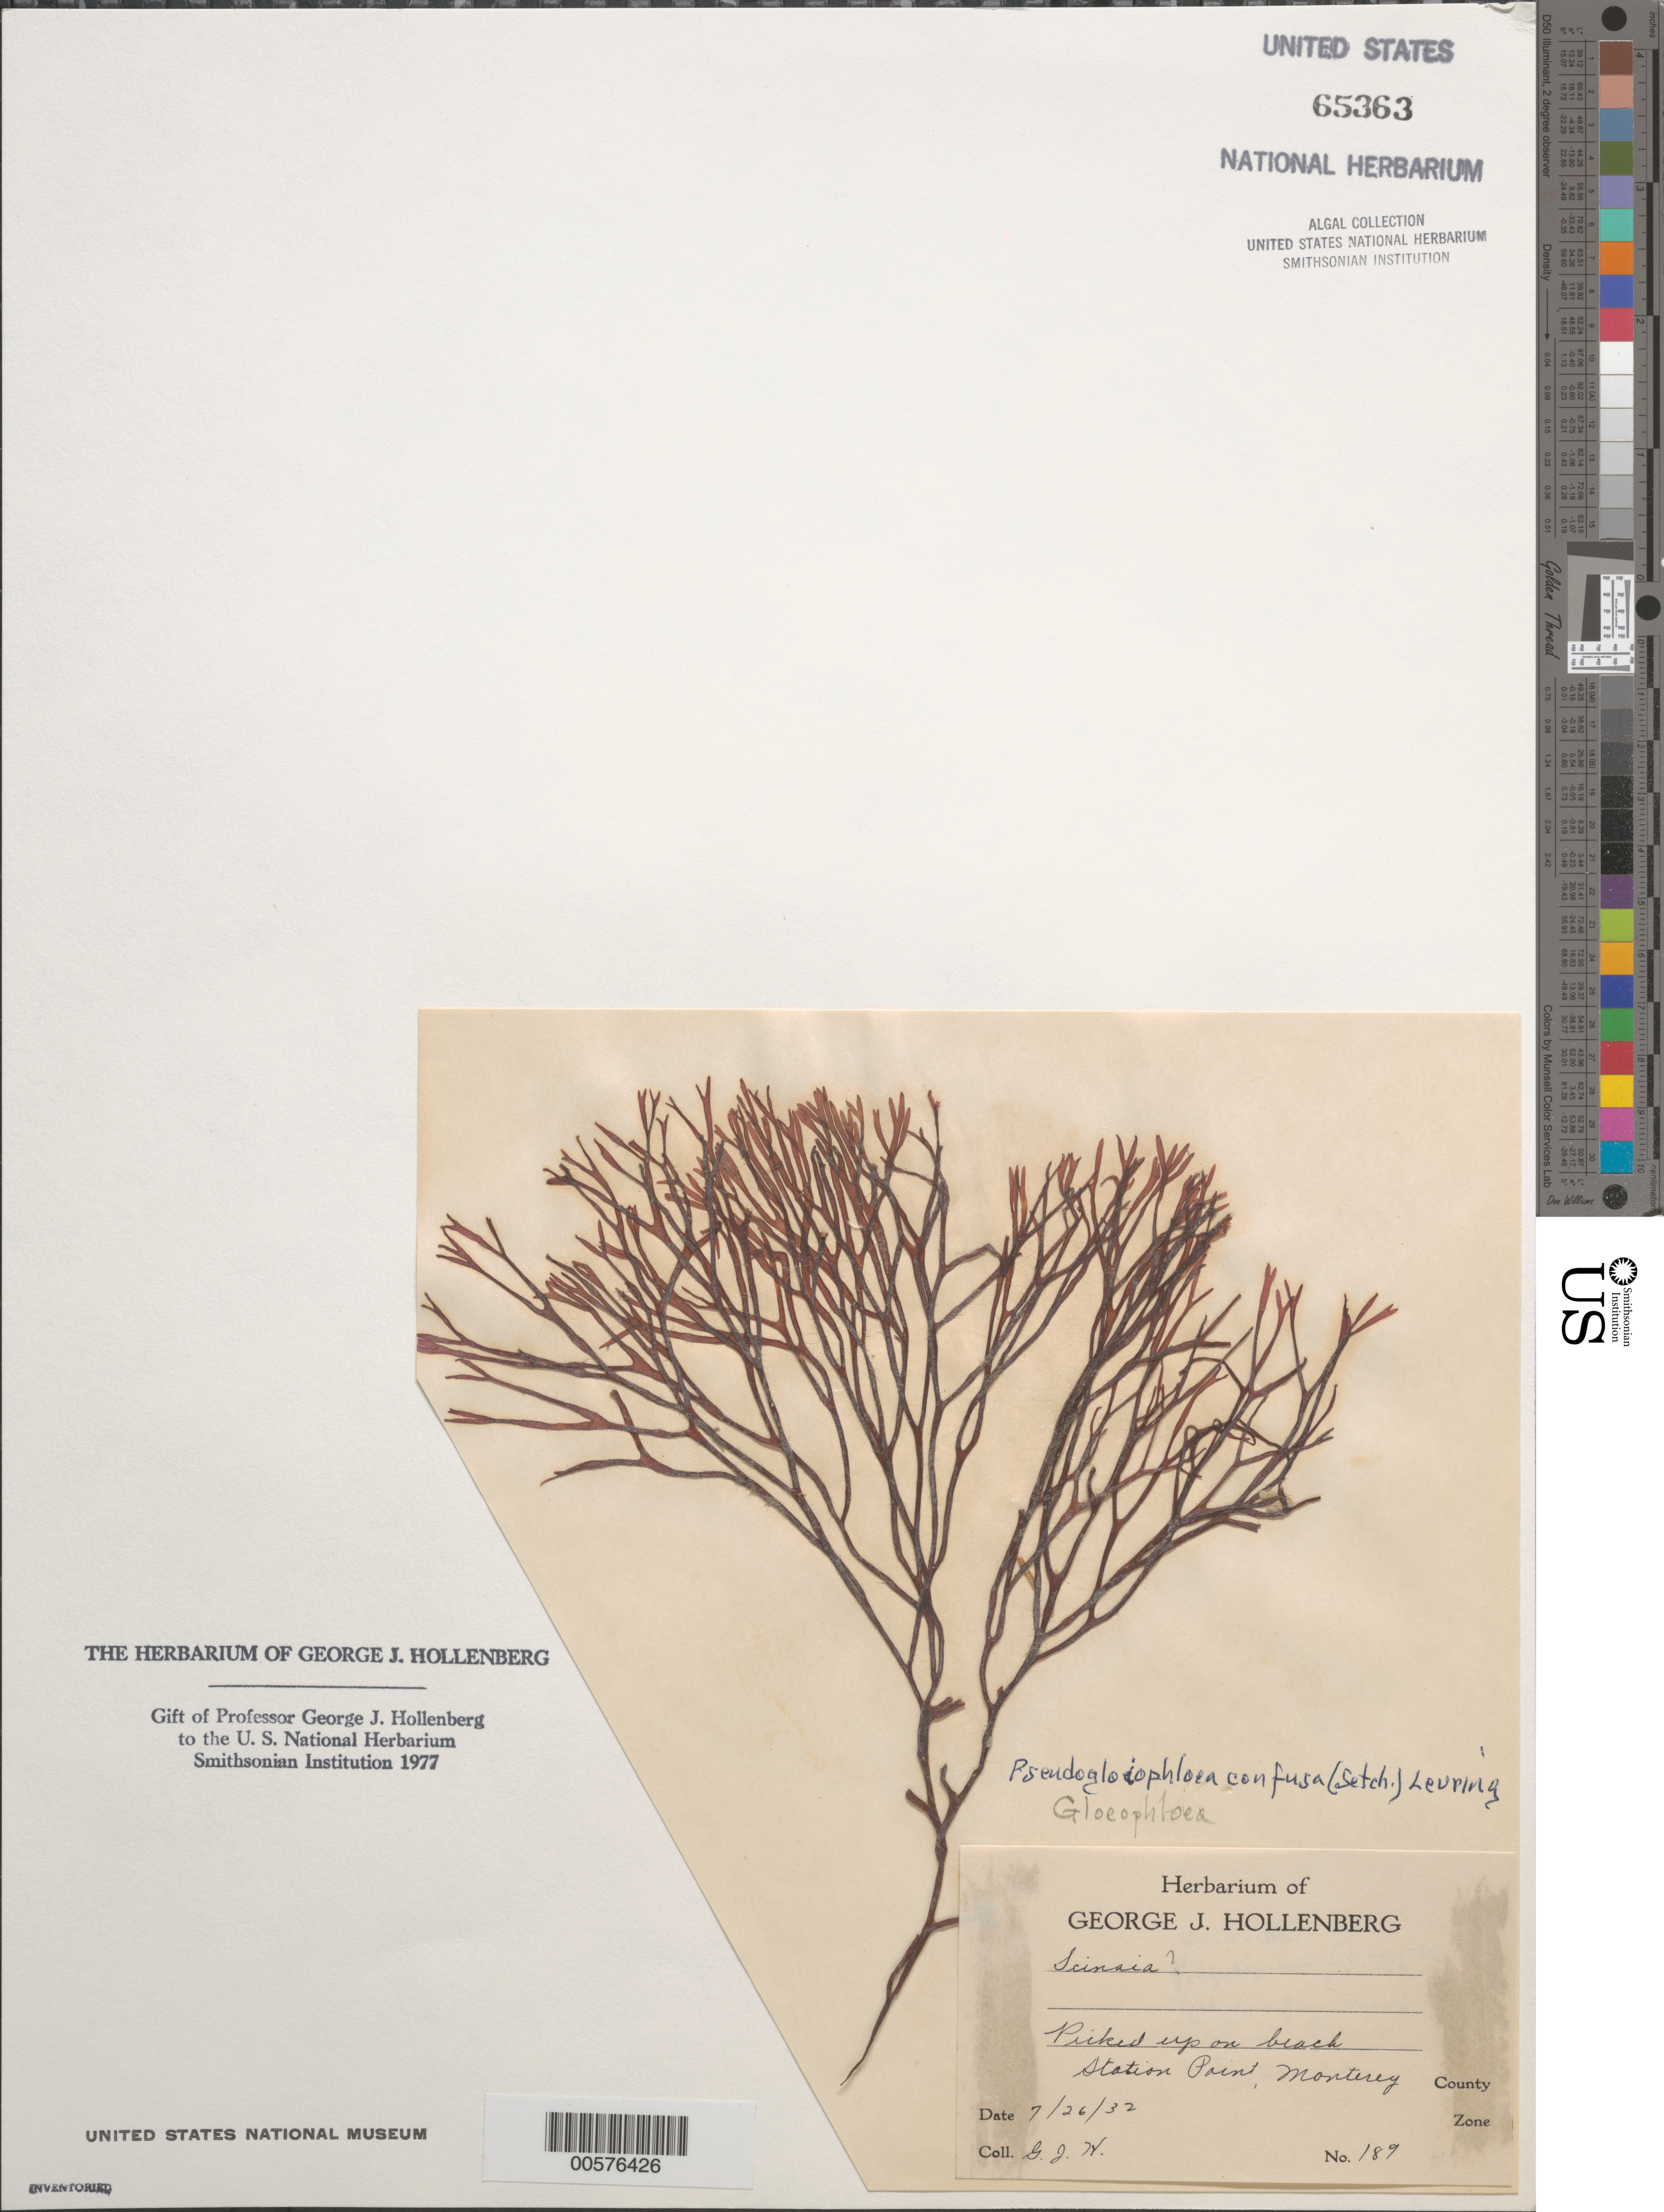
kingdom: Plantae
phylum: Rhodophyta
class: Florideophyceae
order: Nemaliales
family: Scinaiaceae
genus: Scinaia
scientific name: Scinaia confusa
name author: (Setch.) Huisman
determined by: Algae name updating Project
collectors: G. Hollenberg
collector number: GJH 189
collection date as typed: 26 Jun 1932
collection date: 1932-06-26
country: United States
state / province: California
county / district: Monterey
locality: Station Point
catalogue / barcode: US 65363